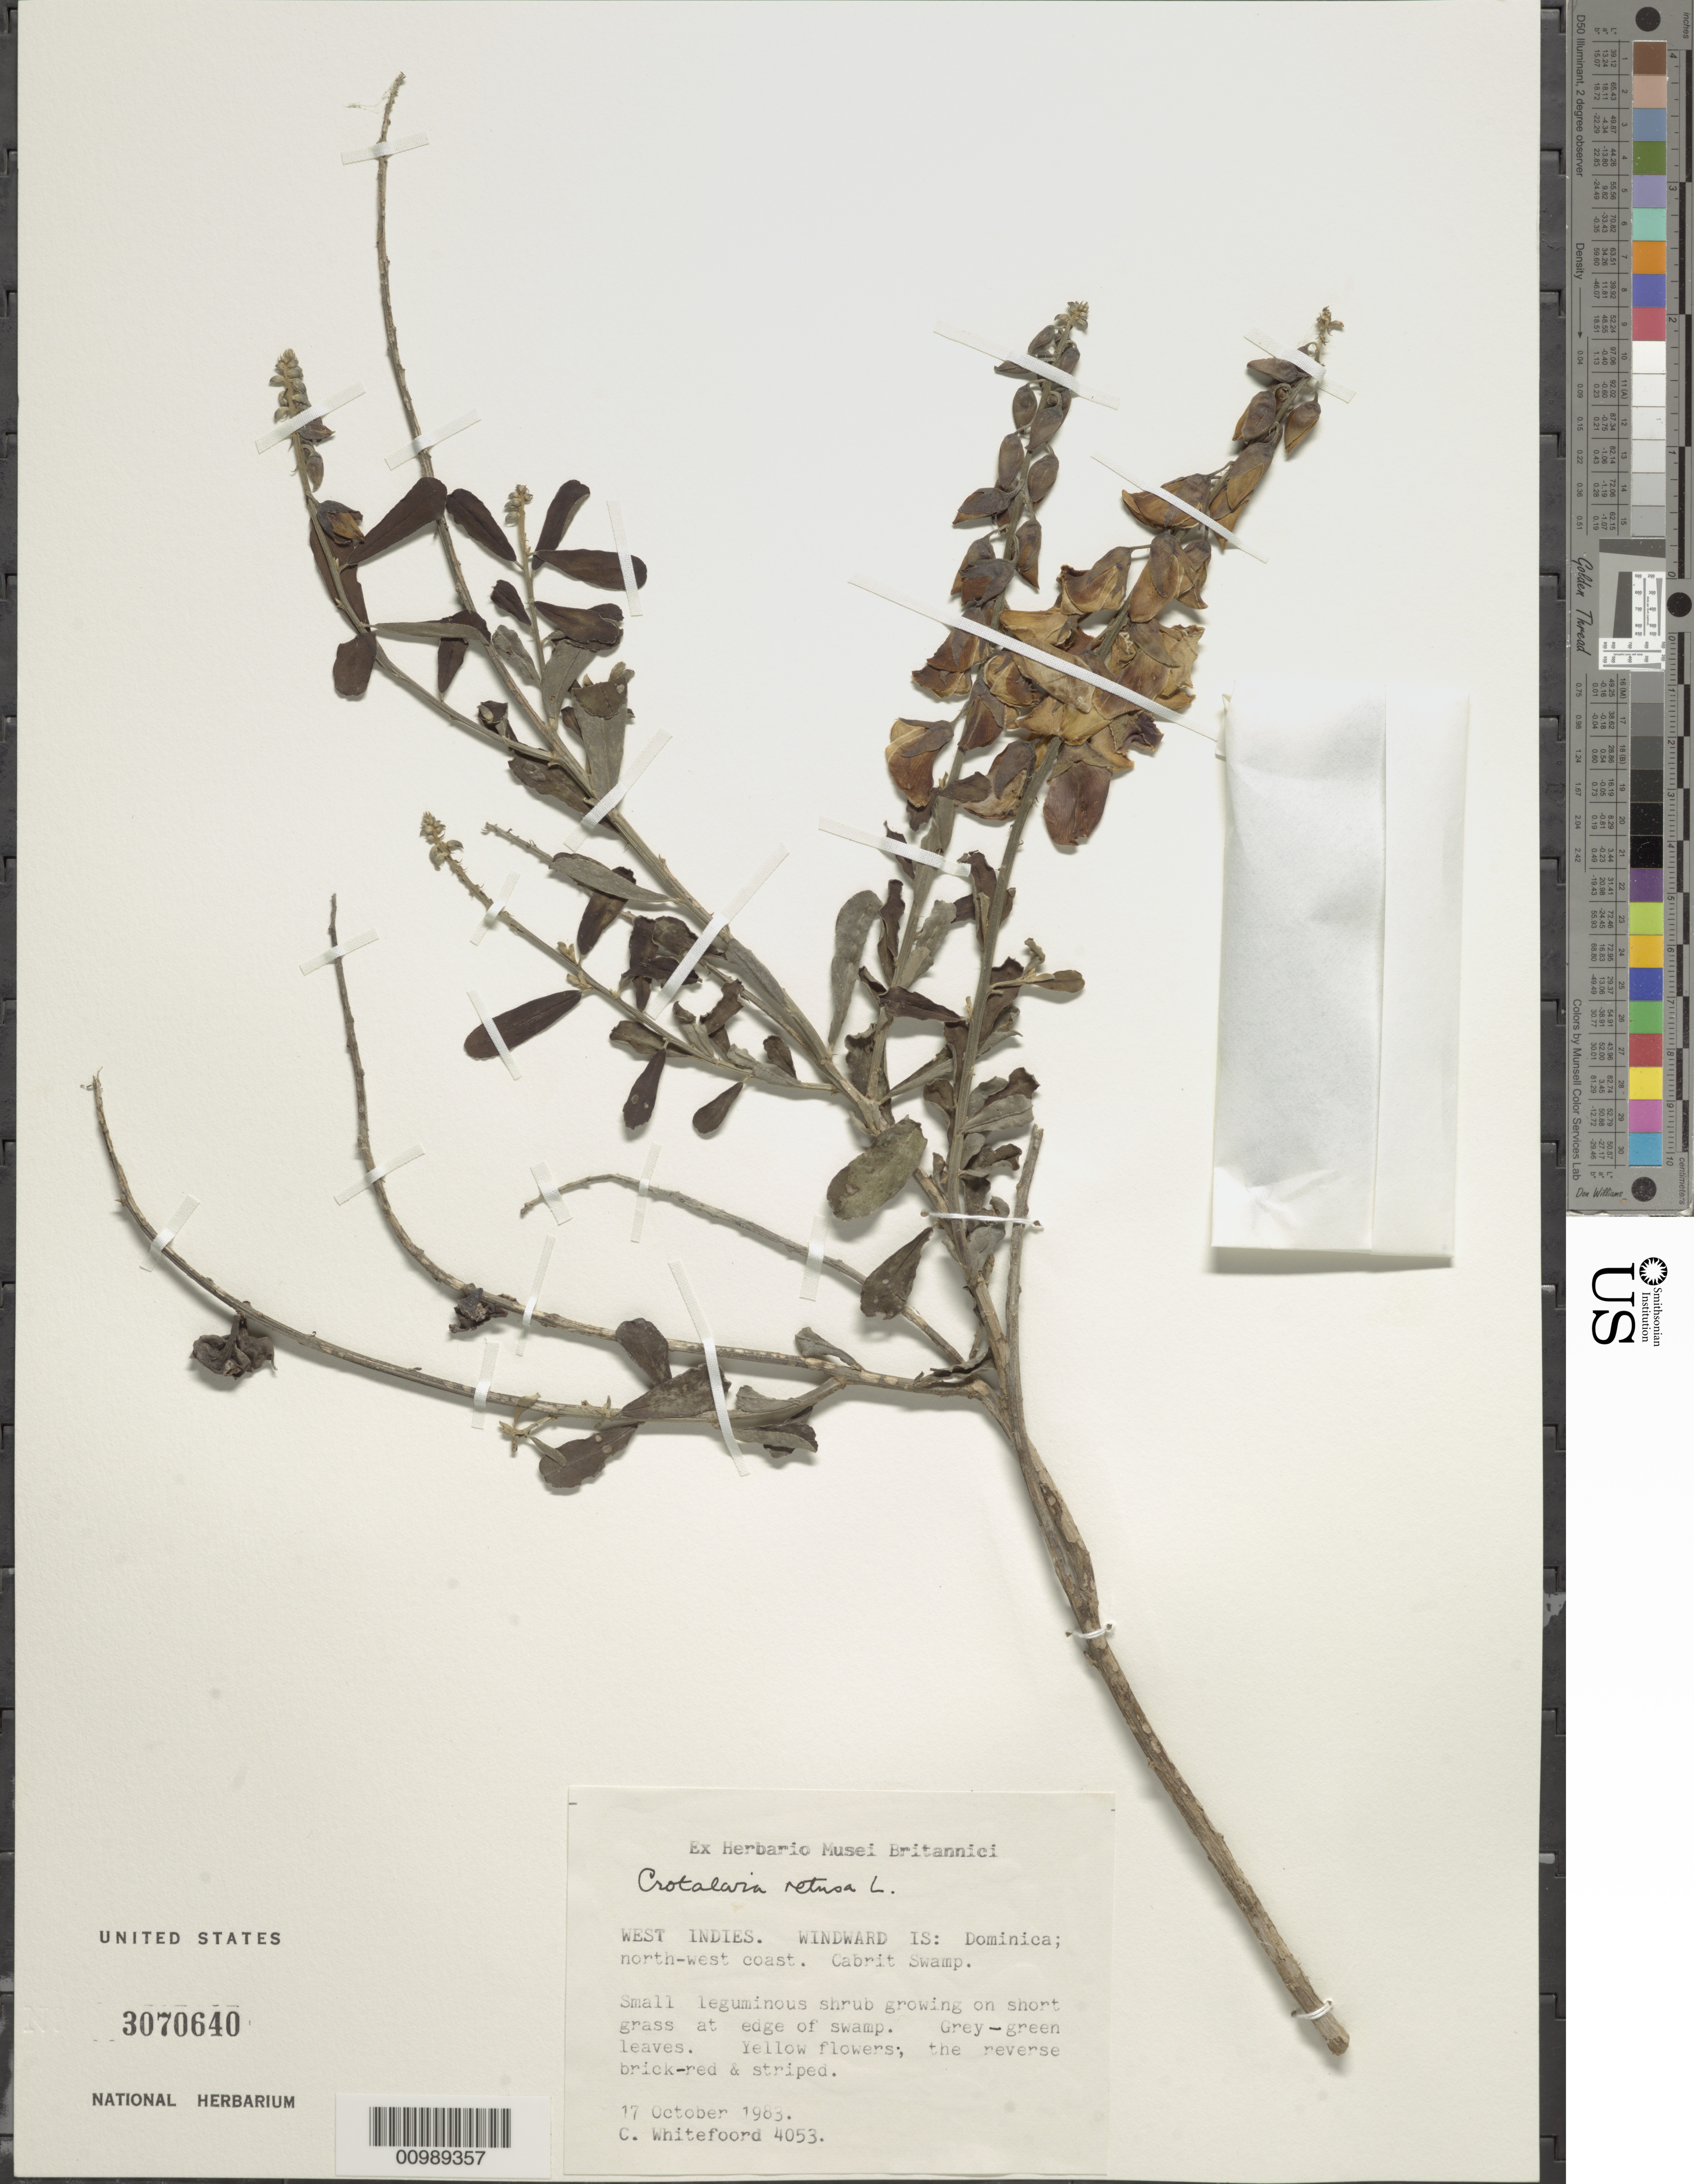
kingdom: Plantae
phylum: Tracheophyta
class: Magnoliopsida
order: Fabales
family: Fabaceae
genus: Crotalaria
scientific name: Crotalaria retusa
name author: L.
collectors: C. Whitefoord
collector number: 4053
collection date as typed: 17 Oct 1983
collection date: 1983-10-17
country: Dominica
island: Dominica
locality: Windward Island, NW coast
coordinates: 0 N, 0 E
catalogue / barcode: US 3070640